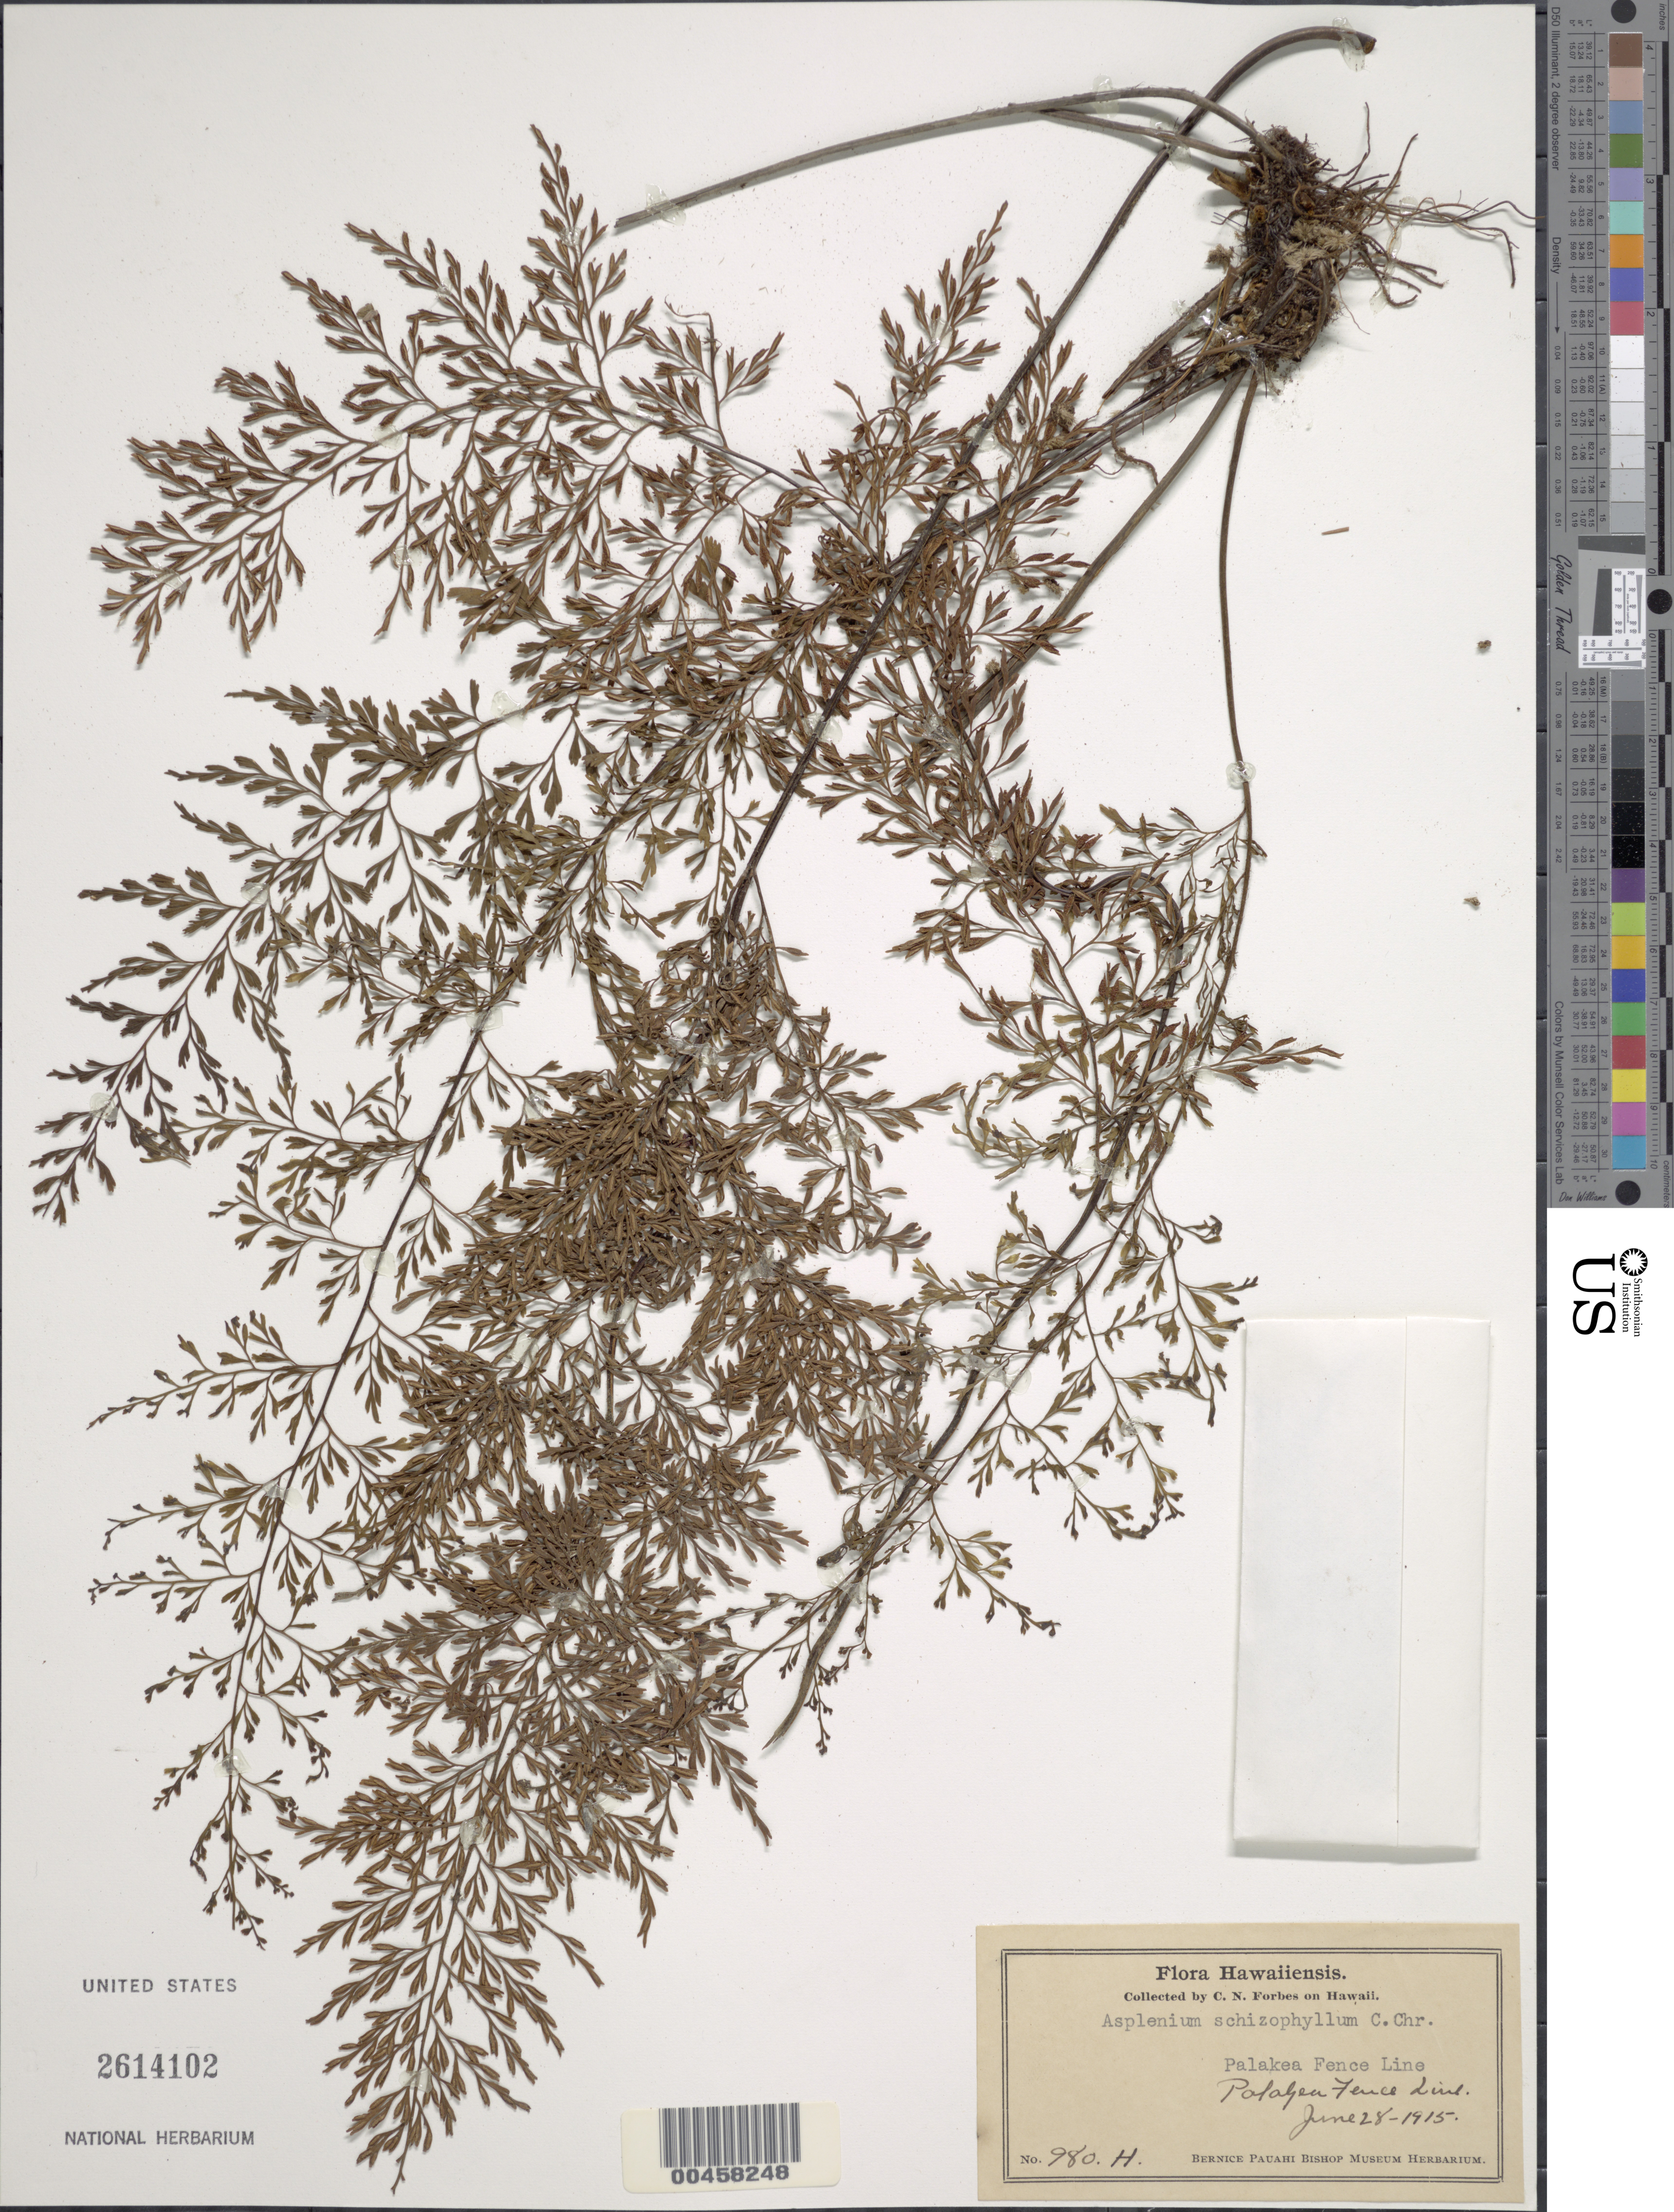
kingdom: Plantae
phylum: Tracheophyta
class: Polypodiopsida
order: Polypodiales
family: Aspleniaceae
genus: Asplenium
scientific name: Asplenium schizophyllum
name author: C. Chr.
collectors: C. N. Forbes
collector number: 980.H.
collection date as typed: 28 Jun 1915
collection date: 1915-06-28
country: United States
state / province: Hawaii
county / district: Hawaii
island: Hawaii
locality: Palakea Fence Line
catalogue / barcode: US 2614102